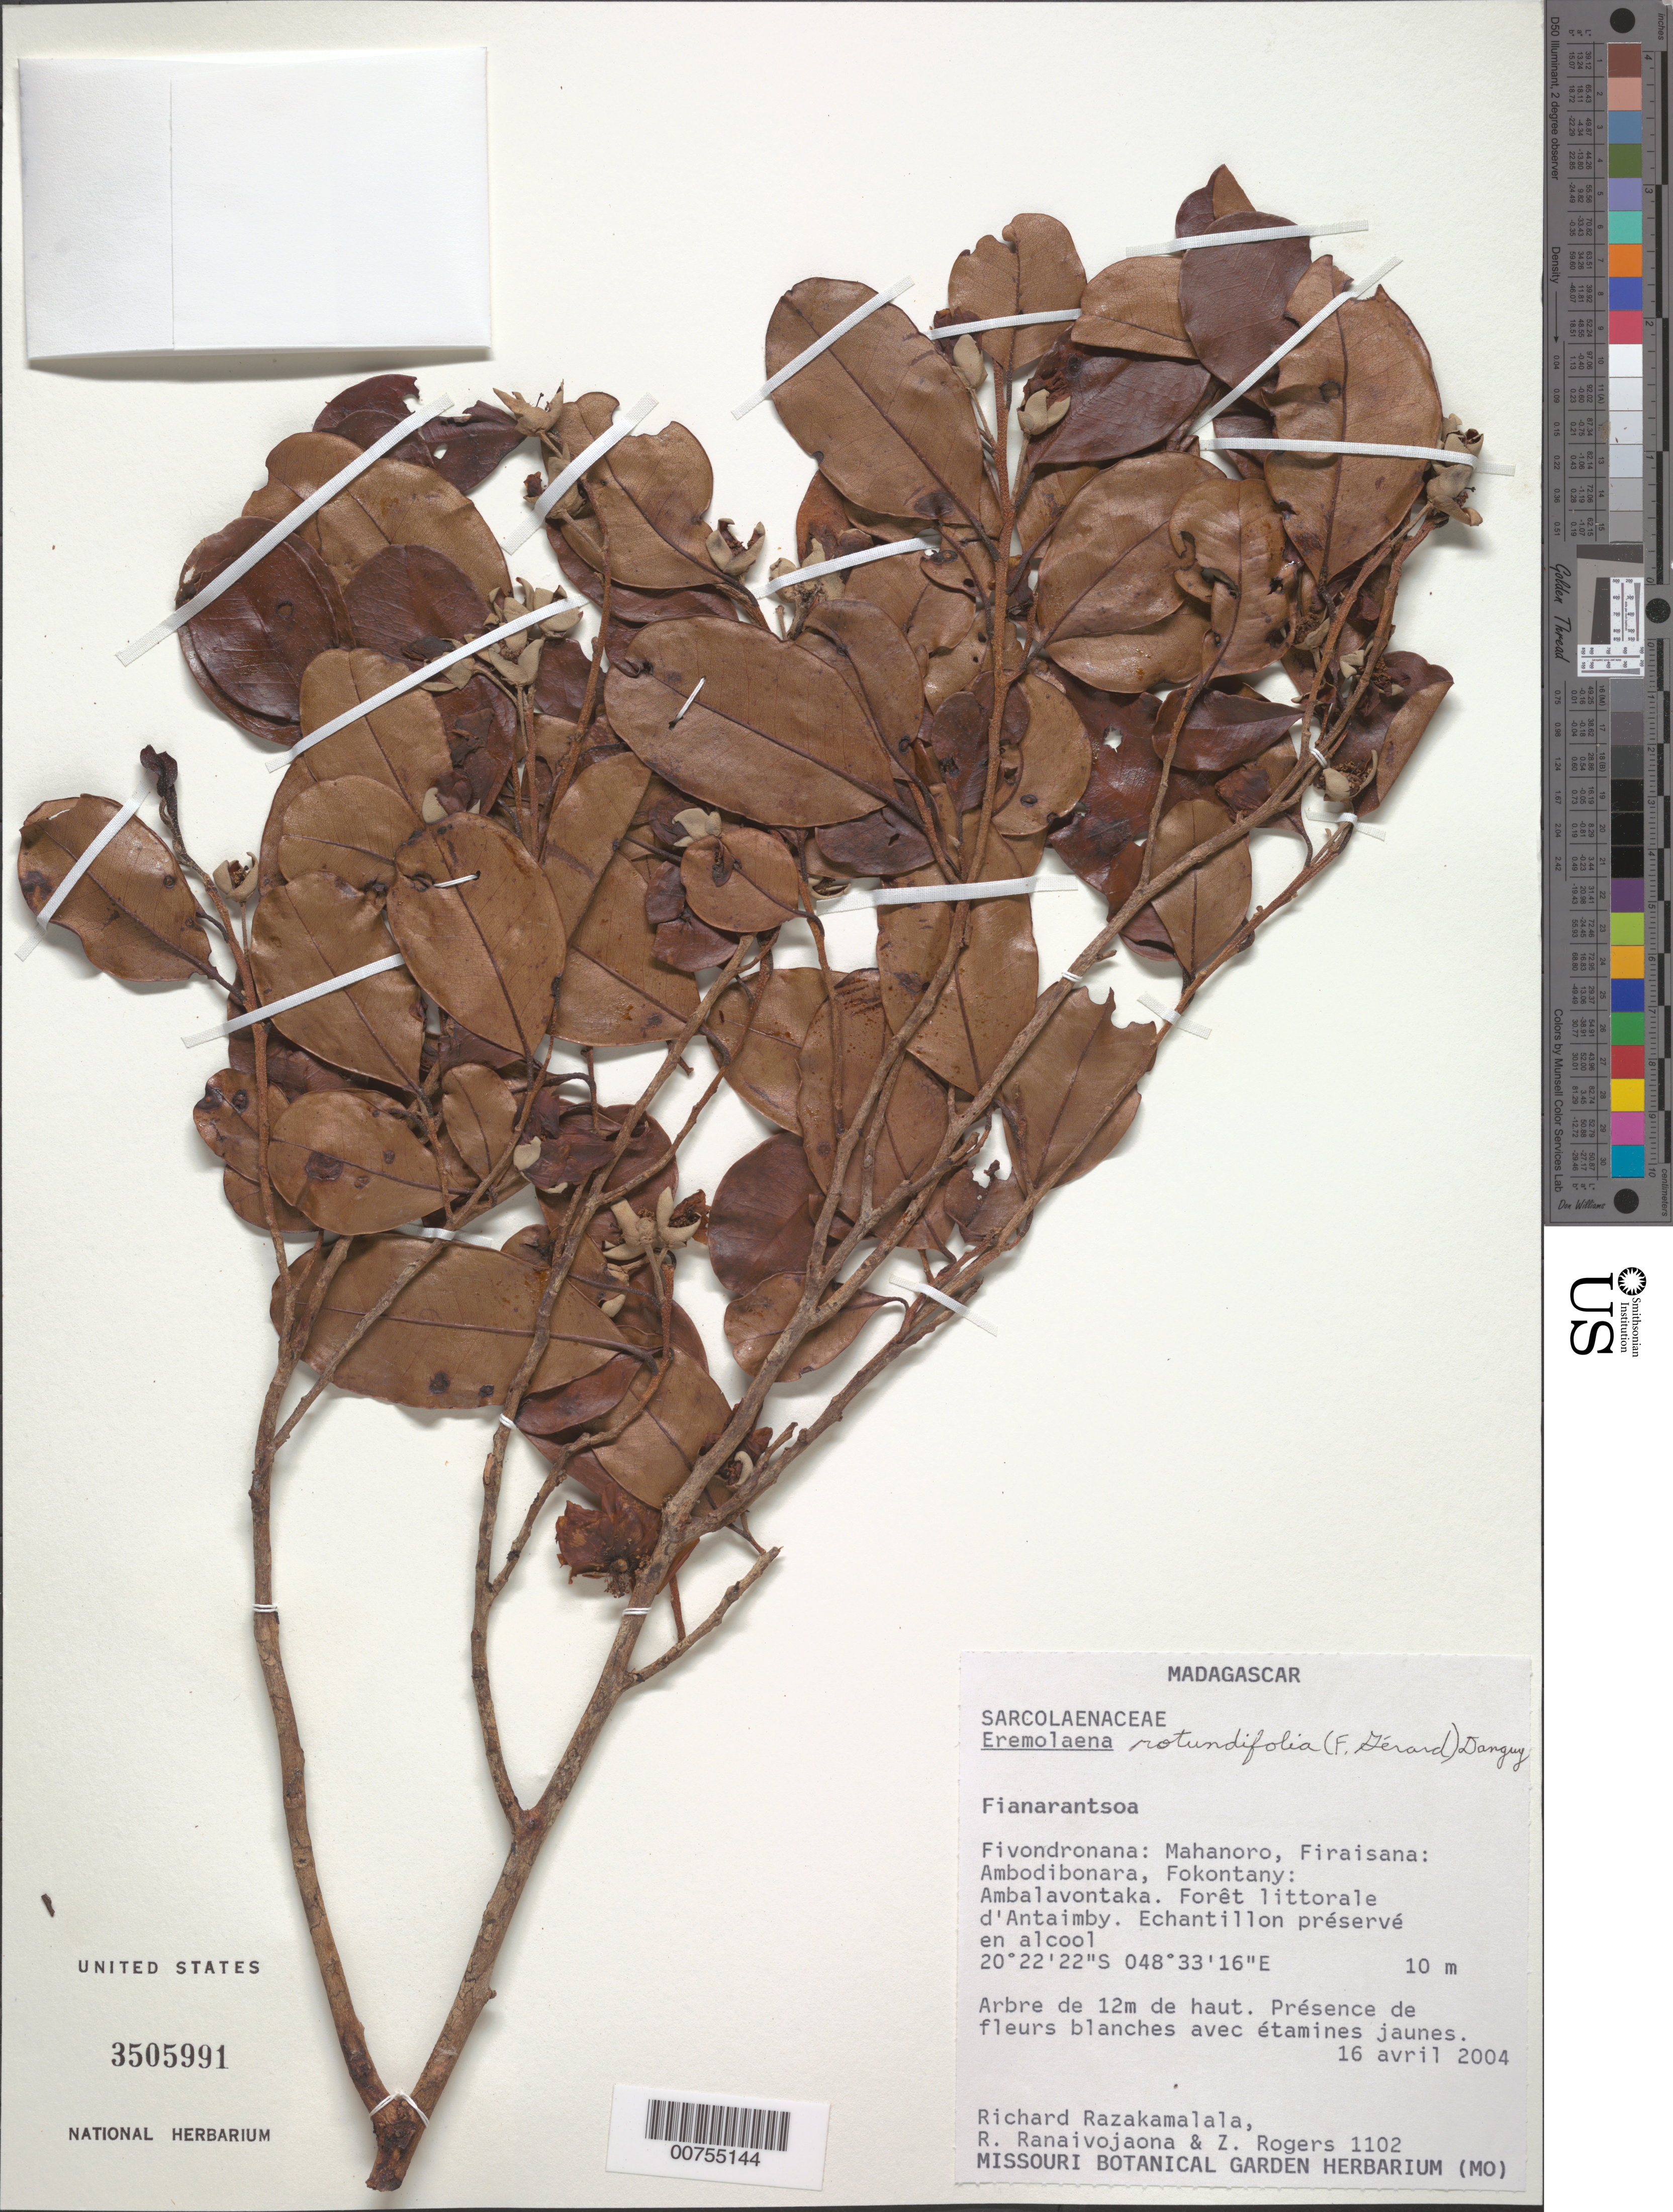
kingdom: Plantae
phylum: Tracheophyta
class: Magnoliopsida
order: Malvales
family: Sarcolaenaceae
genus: Eremolaena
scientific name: Eremolaena rotundifolia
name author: (F. Gérard) Danguy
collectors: R. Razakamalala, R. Ranaivojaona & Z. S. Rogers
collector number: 1102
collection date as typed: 16 Apr 2004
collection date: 2004-04-16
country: Madagascar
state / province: Atsinanana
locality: Fivondronana: Mahanoro, Firaisana: Ambodibonara, Fokontany: Ambalavontaka. Antaimby.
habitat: Littoral forest.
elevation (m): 10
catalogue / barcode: US 3505991